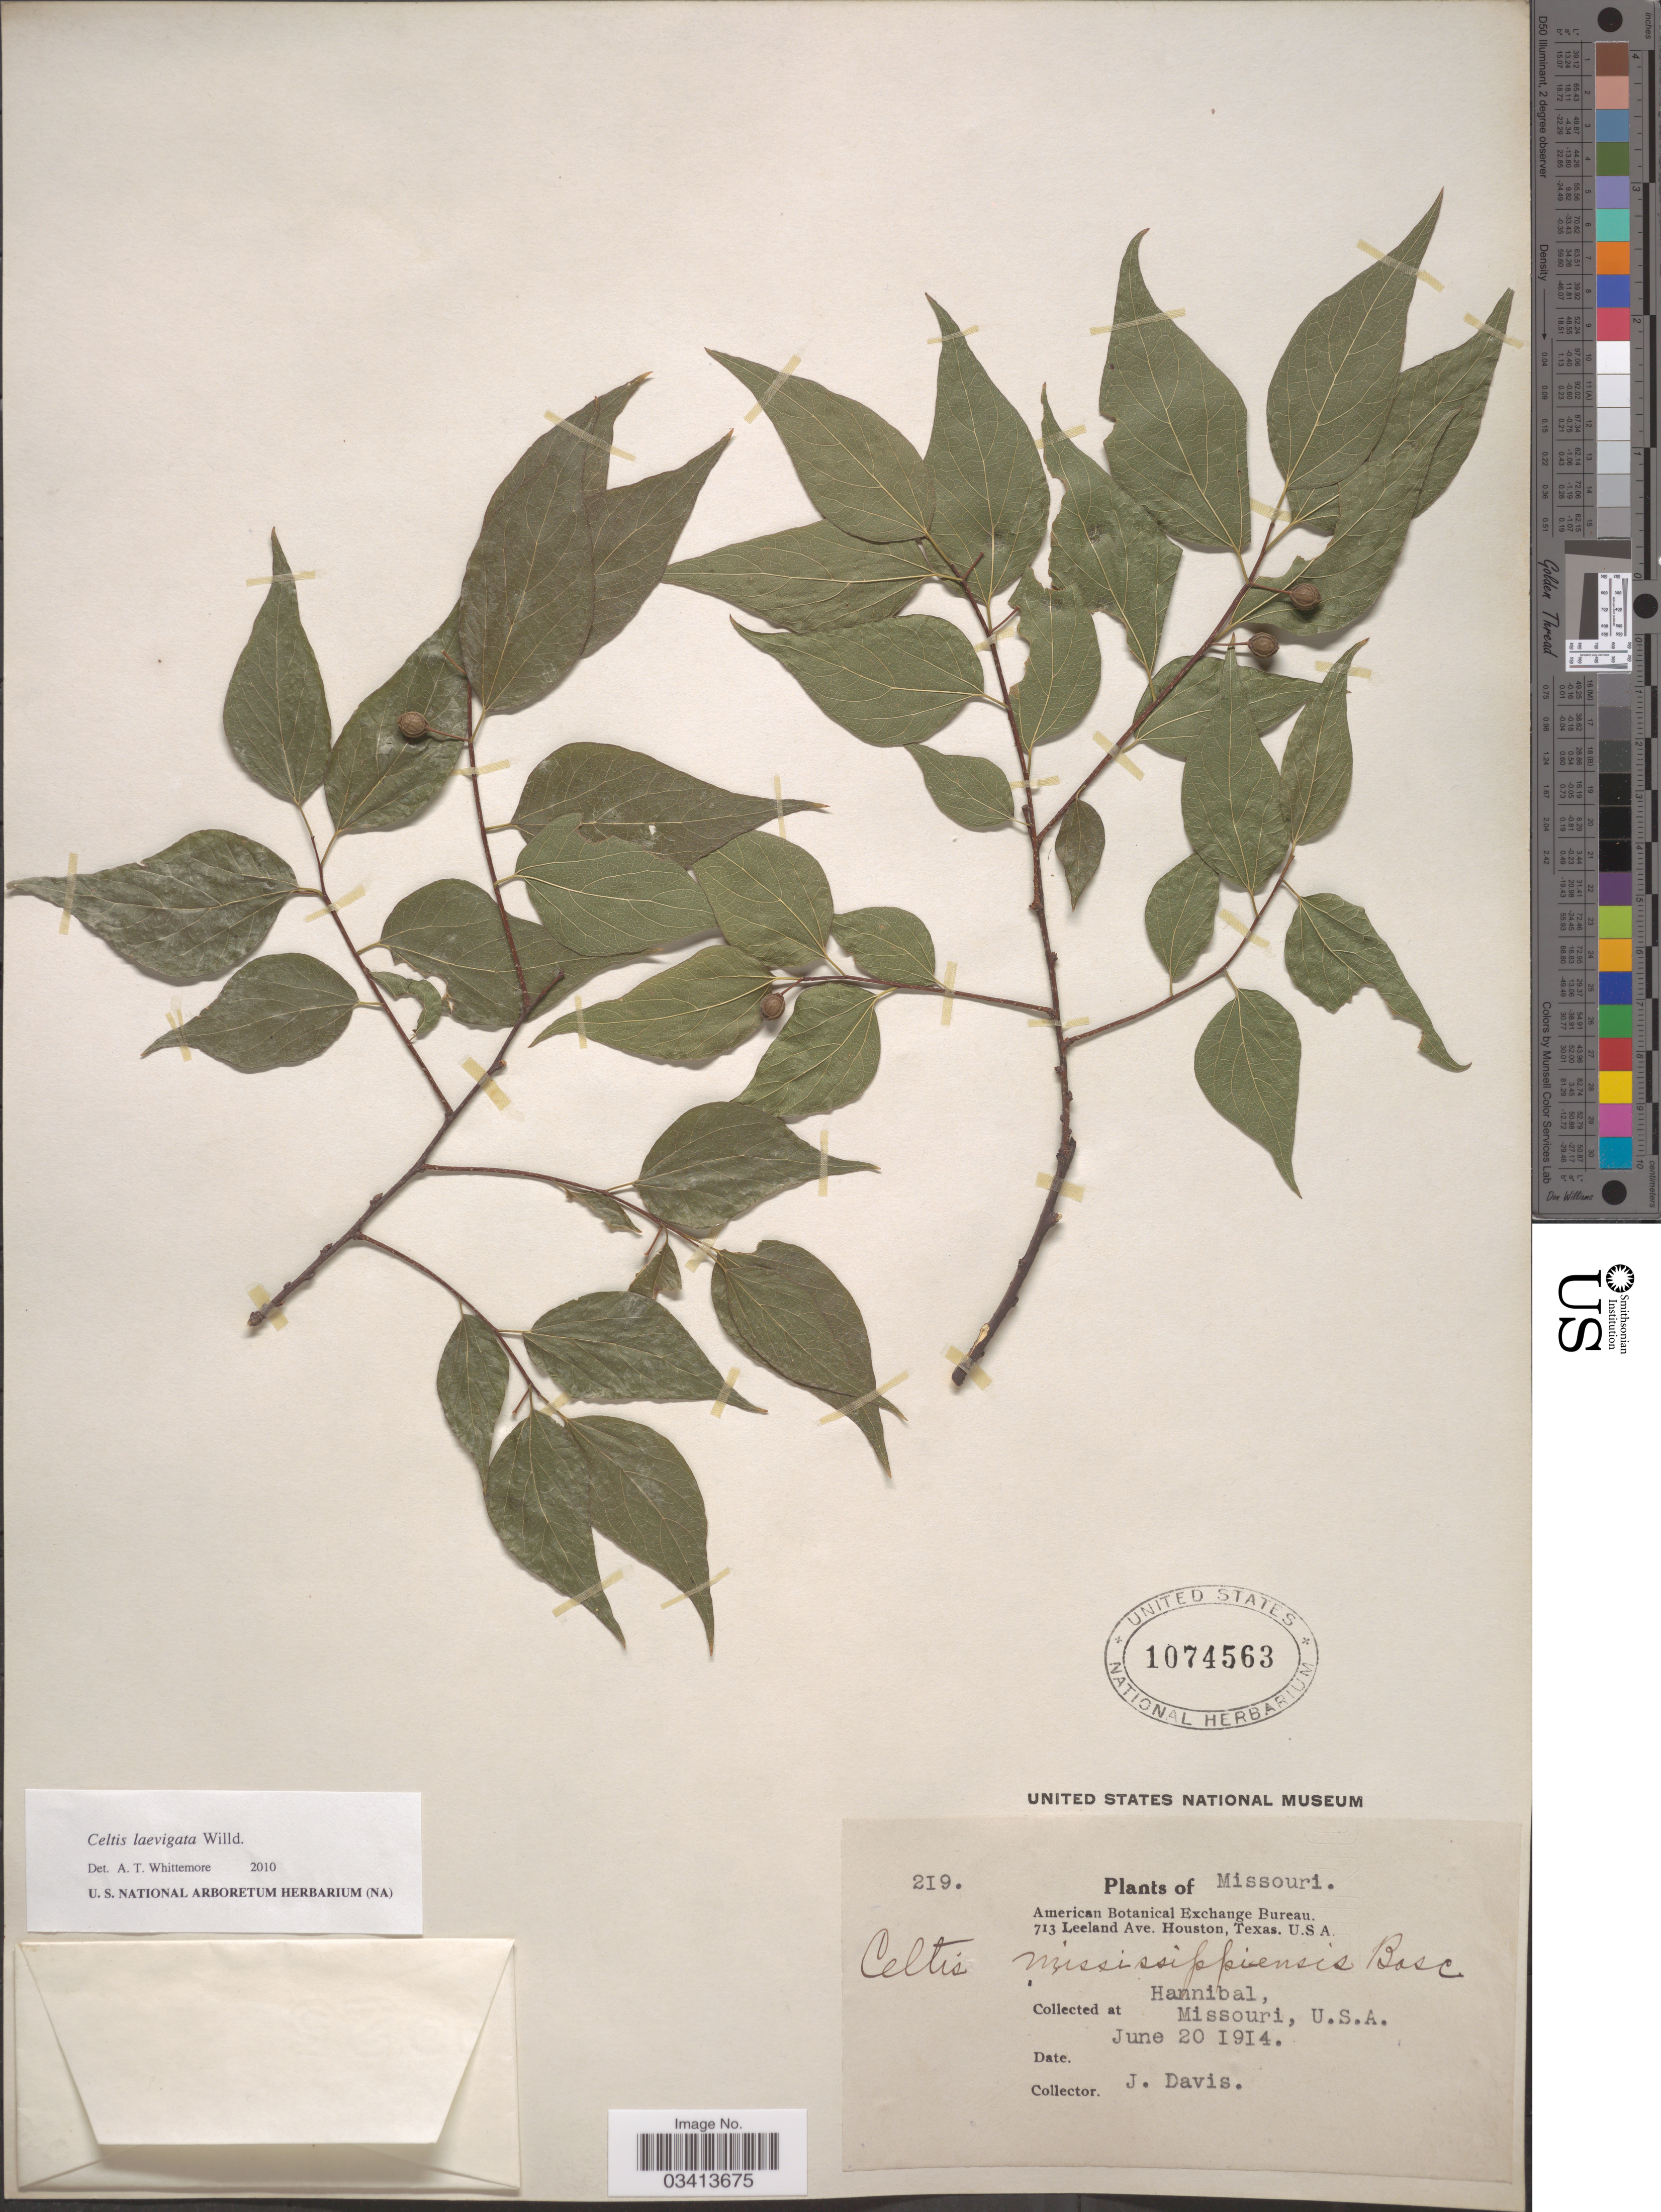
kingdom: Plantae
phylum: Tracheophyta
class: Magnoliopsida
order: Rosales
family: Cannabaceae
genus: Celtis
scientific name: Celtis laevigata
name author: Willd.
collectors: J. Davis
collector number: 219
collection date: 1914-06-20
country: United States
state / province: Missouri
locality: Hannibal.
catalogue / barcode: US 1074563